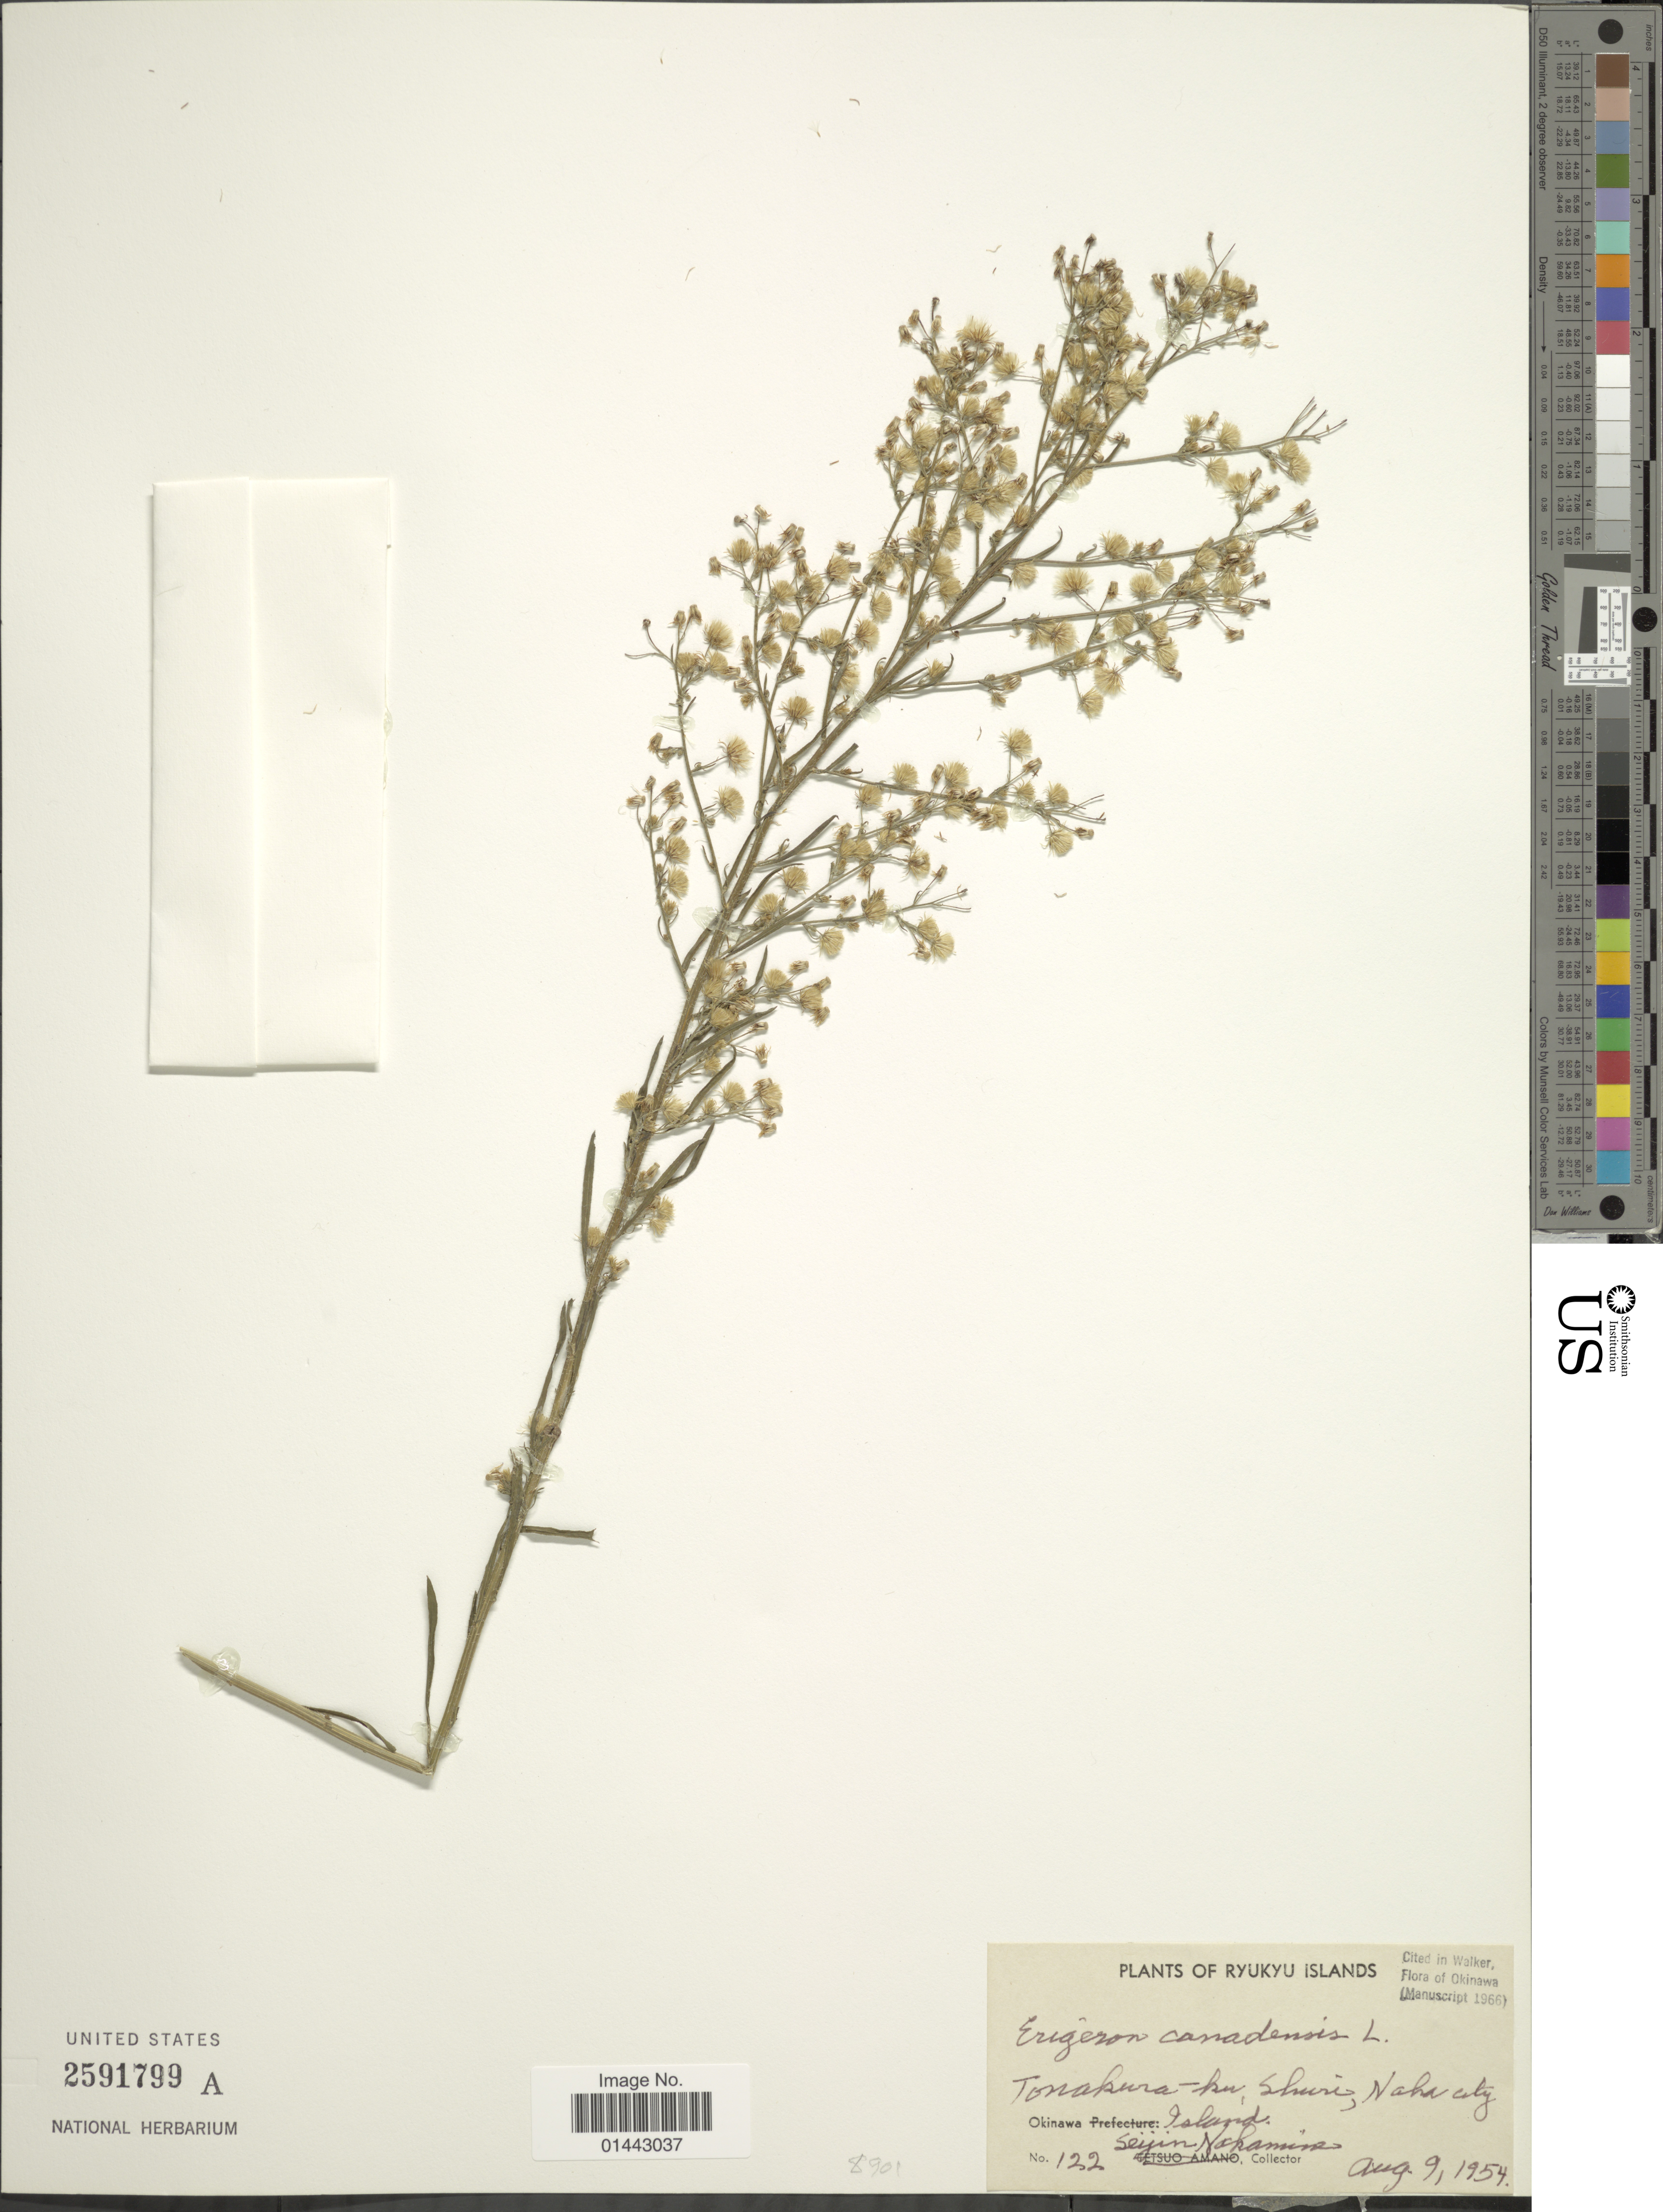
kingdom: Plantae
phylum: Tracheophyta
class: Magnoliopsida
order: Asterales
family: Asteraceae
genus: Erigeron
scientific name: Erigeron canadensis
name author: L.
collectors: S. Nakamina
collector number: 122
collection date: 1954-08-09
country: Japan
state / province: Okinawa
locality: Ryukyu Islands, Tonakura-ku, Shuri, Naka city.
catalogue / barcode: US 2591799A